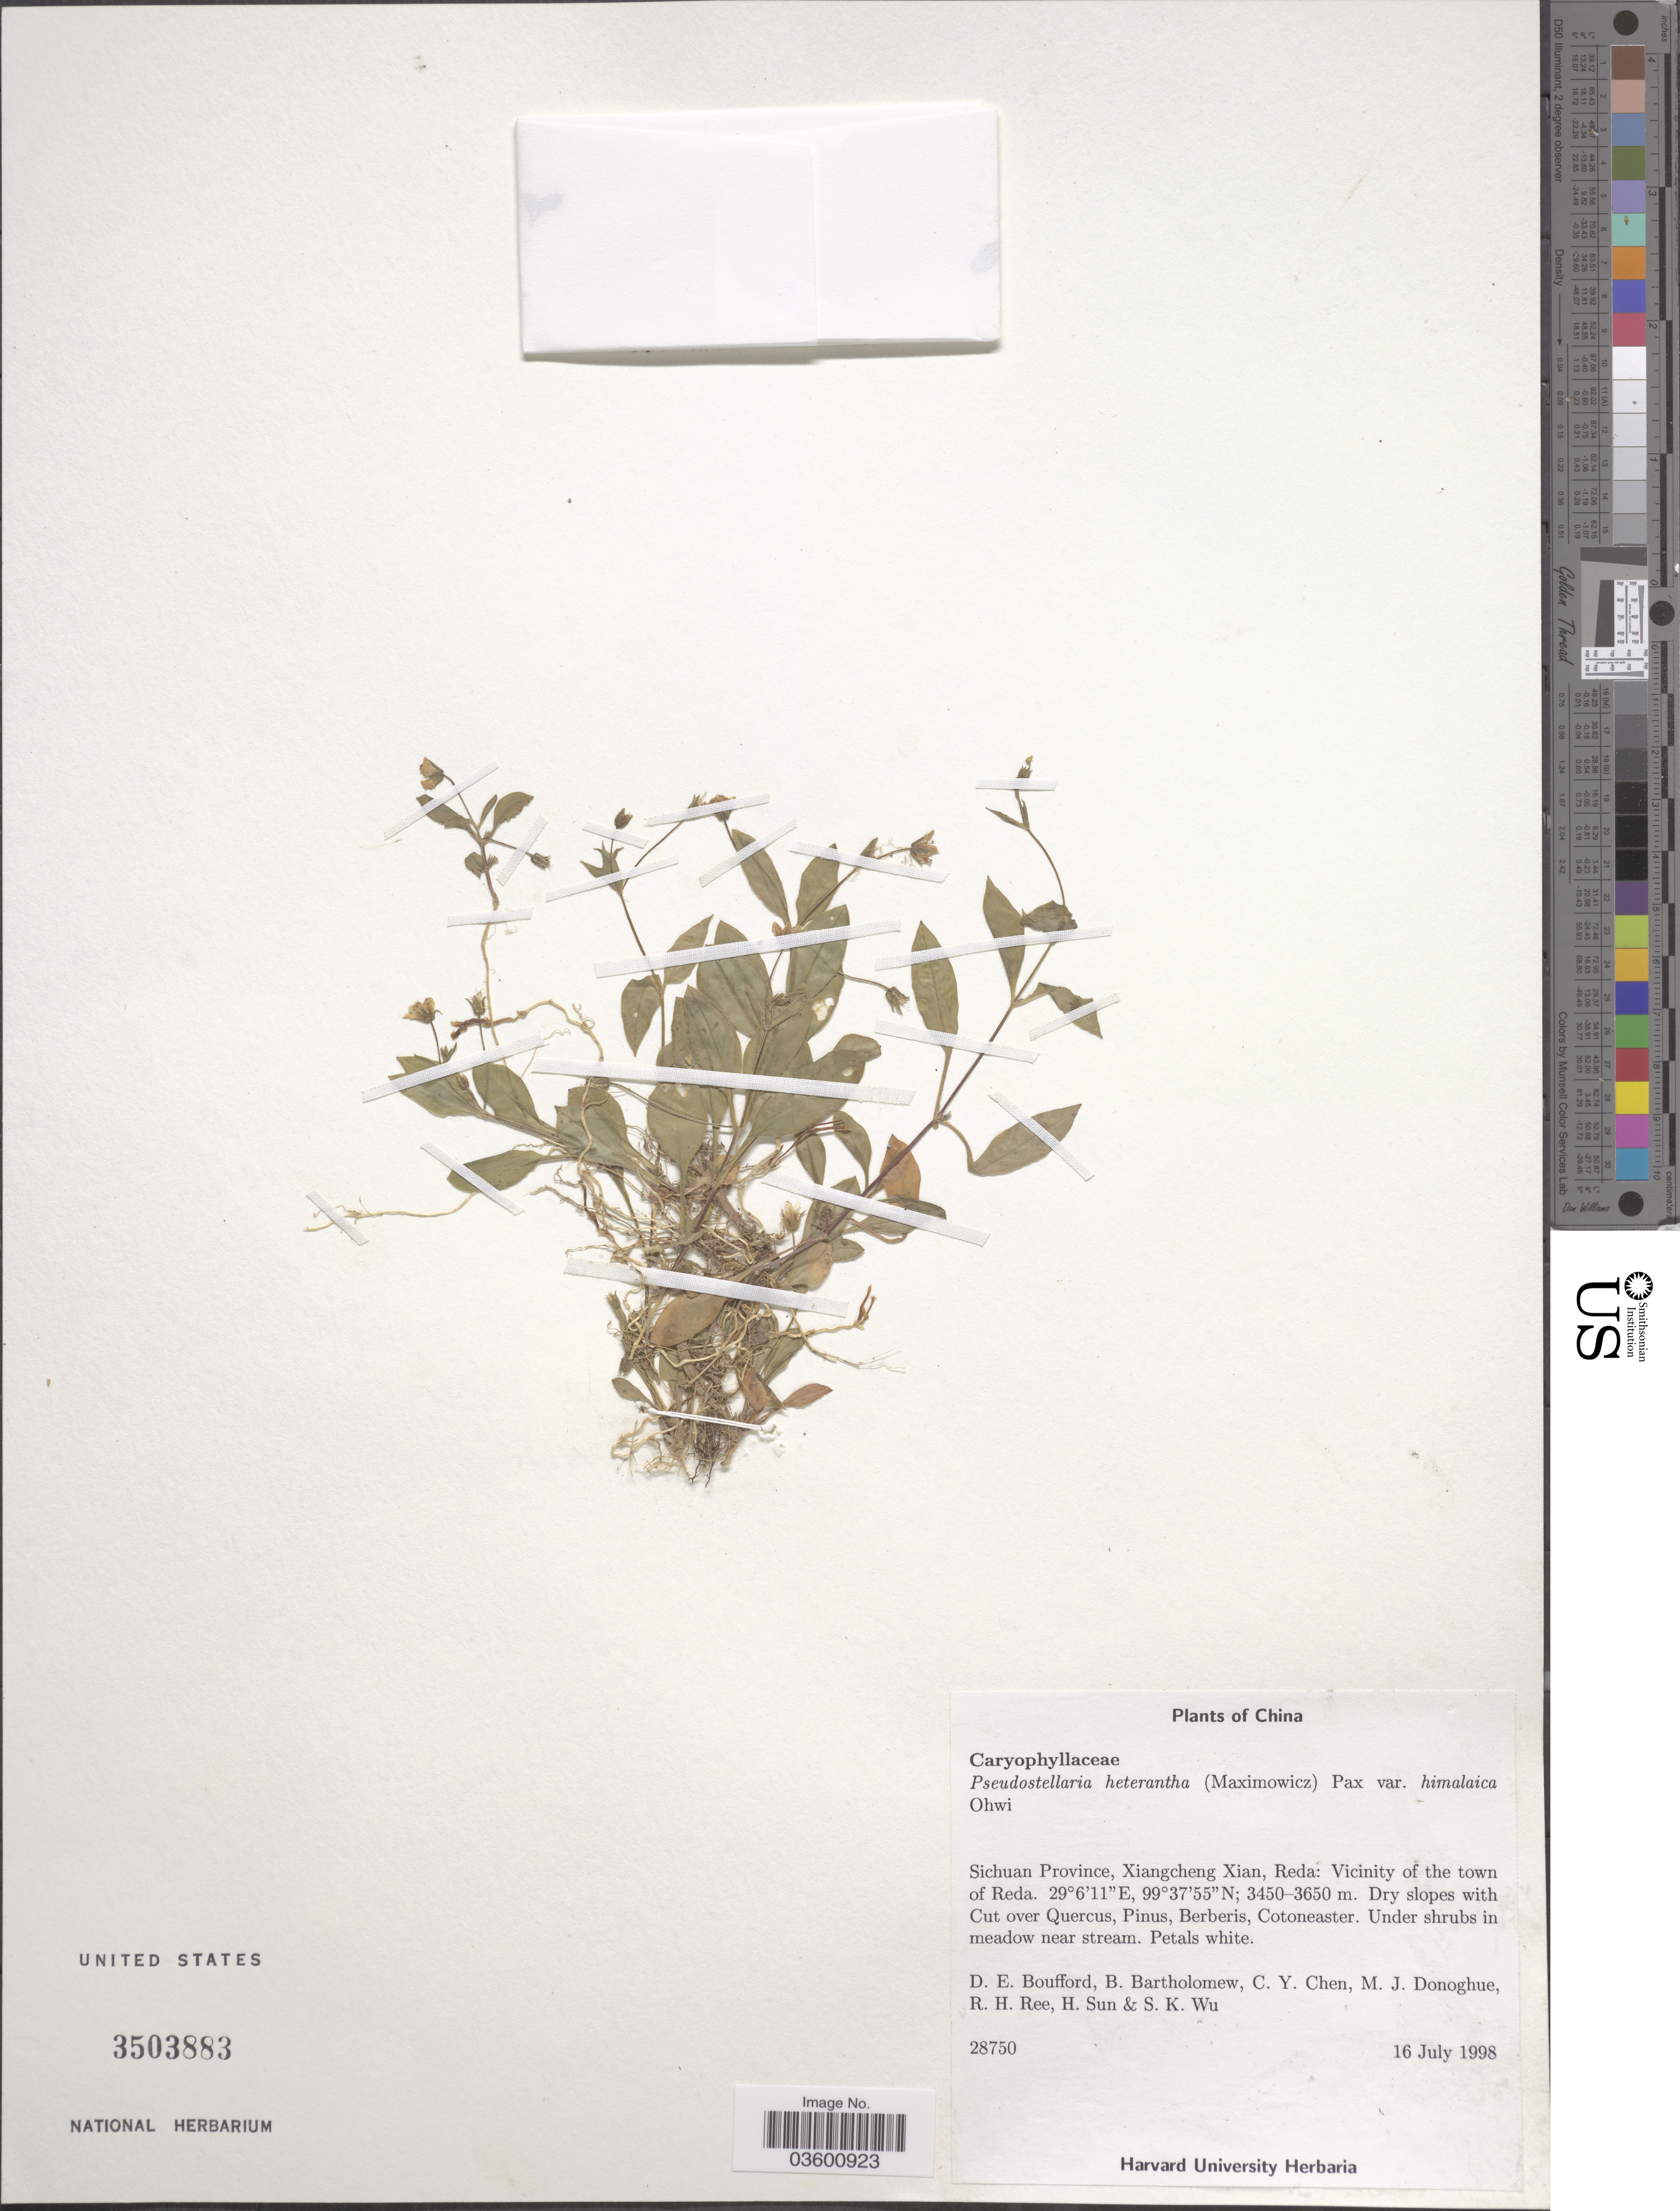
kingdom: Plantae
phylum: Tracheophyta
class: Magnoliopsida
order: Caryophyllales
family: Caryophyllaceae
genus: Pseudostellaria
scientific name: Pseudostellaria heterantha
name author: (Maxim.) Pax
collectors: D. E. Boufford, B. Bartholomew, C. Chen, M. Donoghue & et al.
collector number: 28750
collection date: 1998-07-16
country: China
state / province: Sichuan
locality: Xiangcheng Xian, Reda: Vicinity of the town of Reda.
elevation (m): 3450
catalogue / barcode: US 3503883